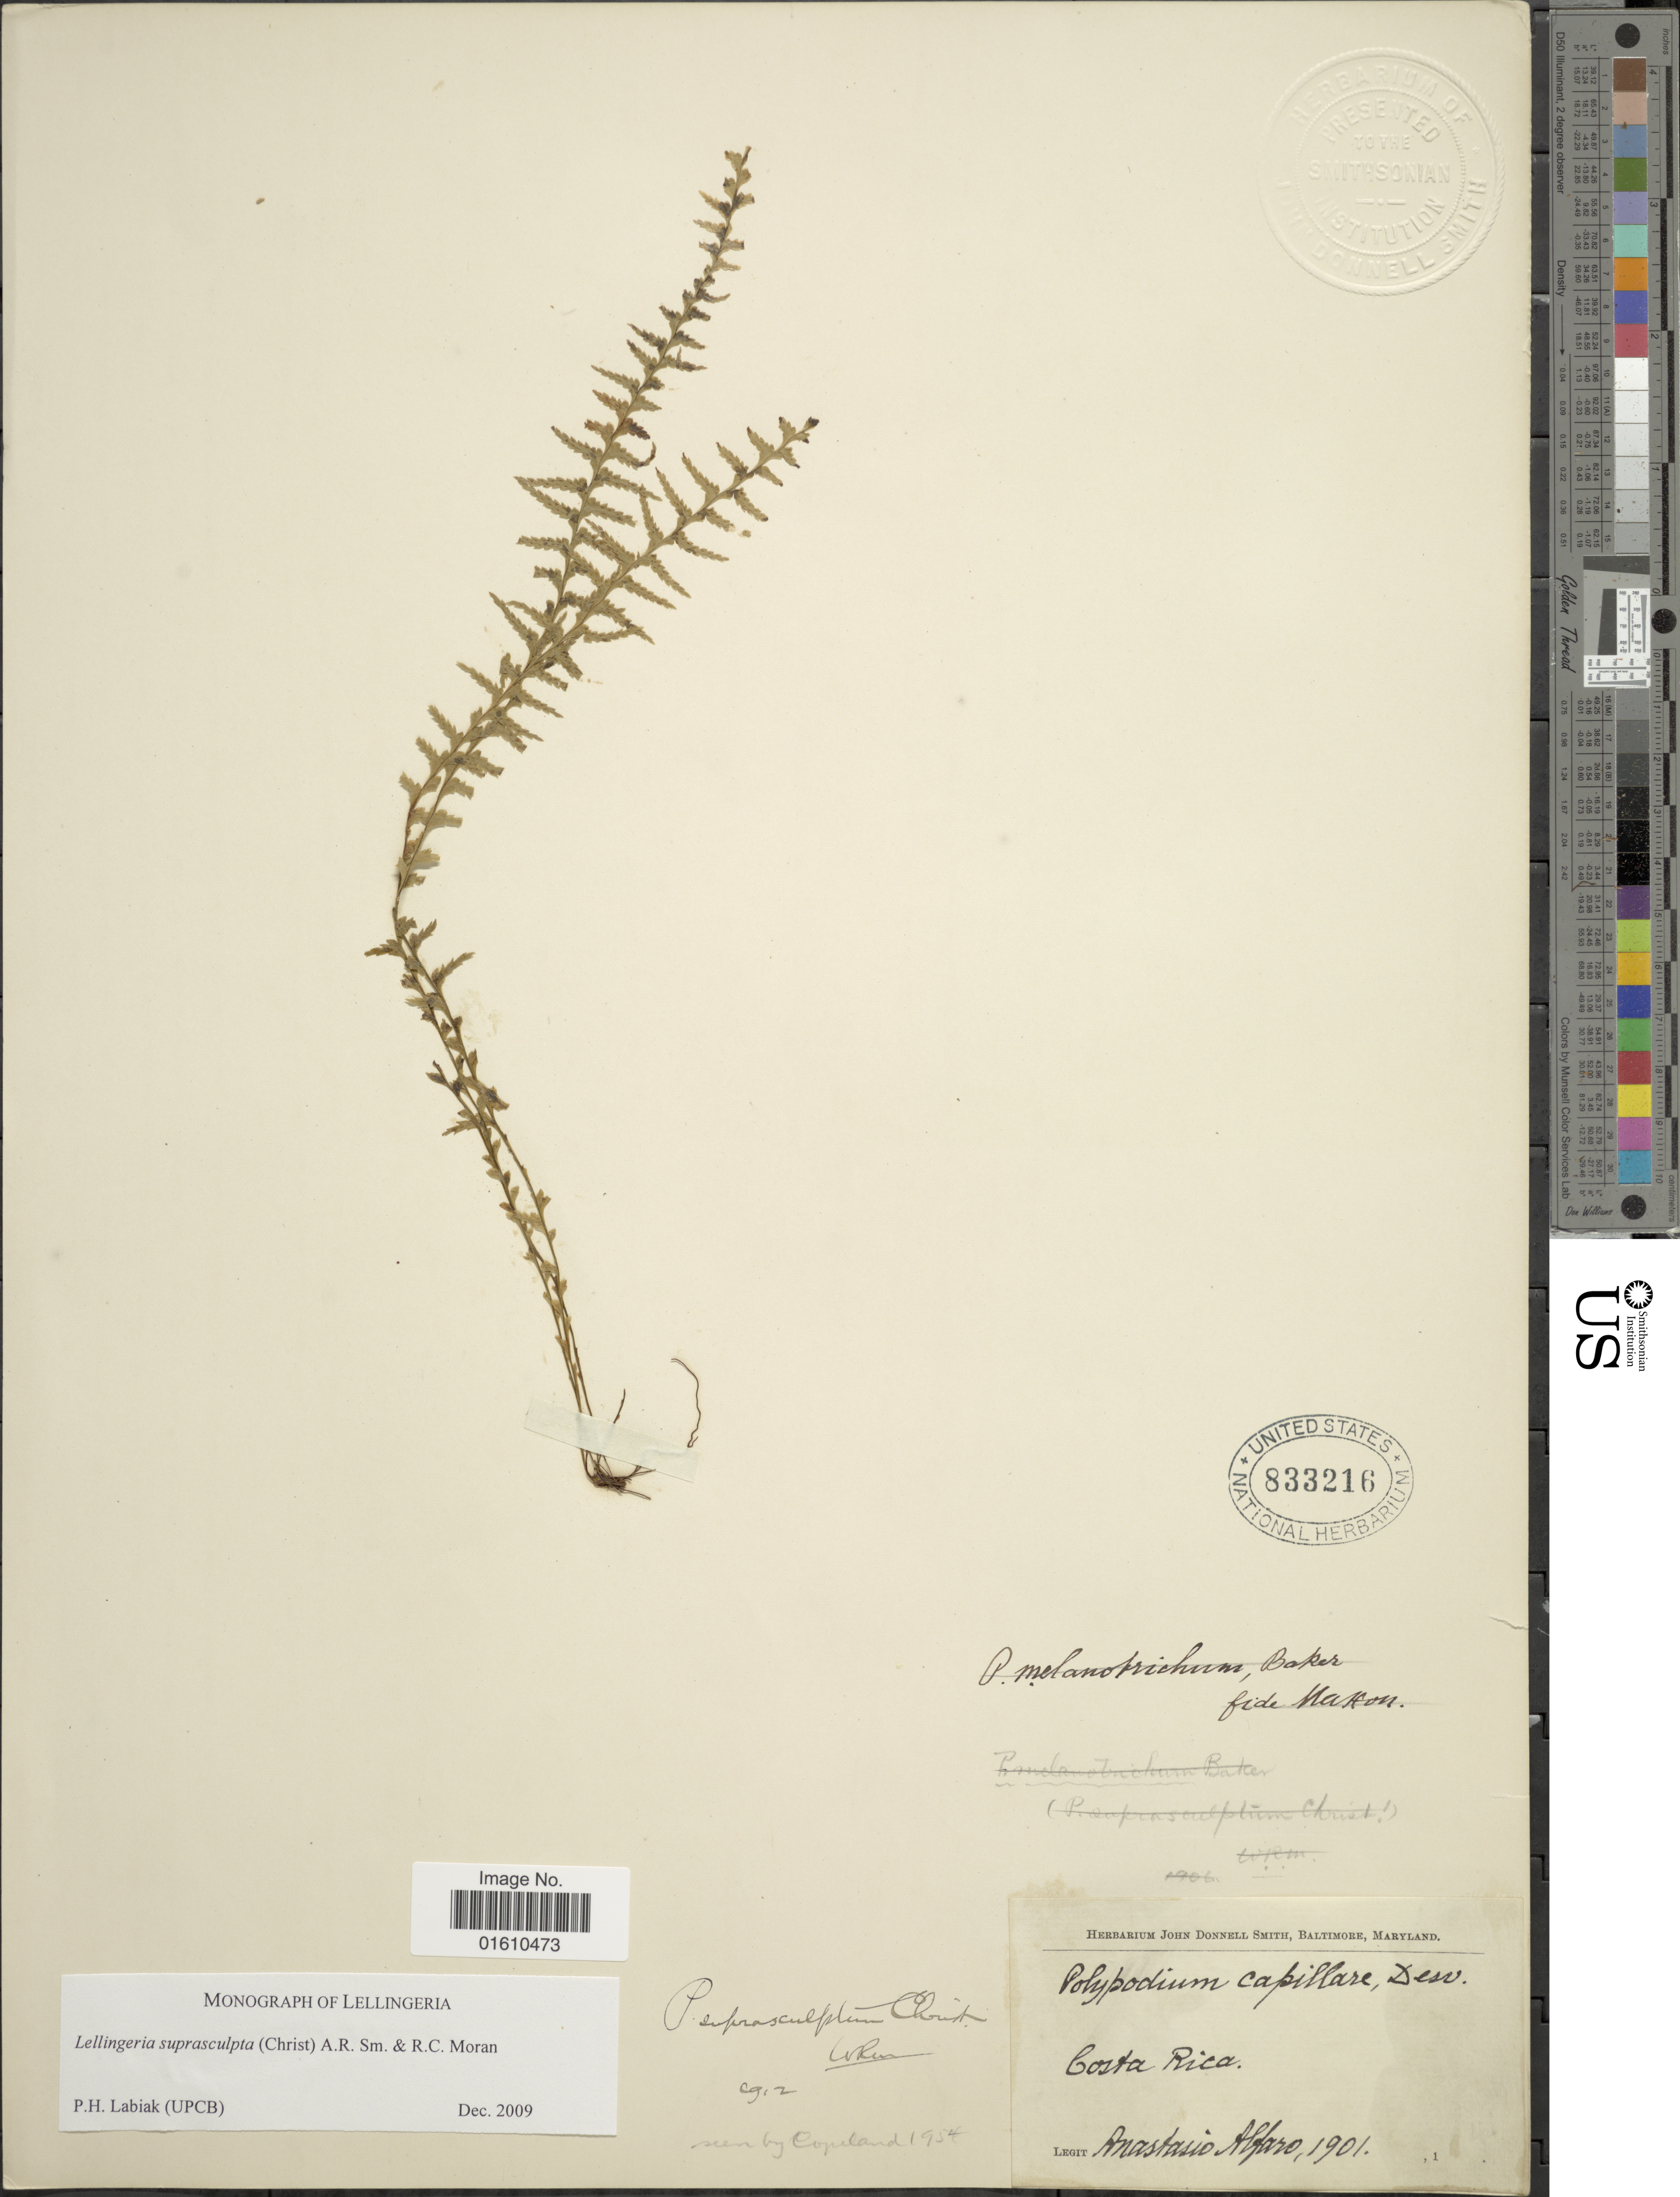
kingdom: Plantae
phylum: Tracheophyta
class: Polypodiopsida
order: Polypodiales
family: Polypodiaceae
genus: Lellingeria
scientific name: Lellingeria suprasculpta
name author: (Christ) A.R. Sm. & R.C. Moran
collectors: A. Alfaro Gonzalez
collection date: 1901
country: Costa Rica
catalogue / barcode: US 833216